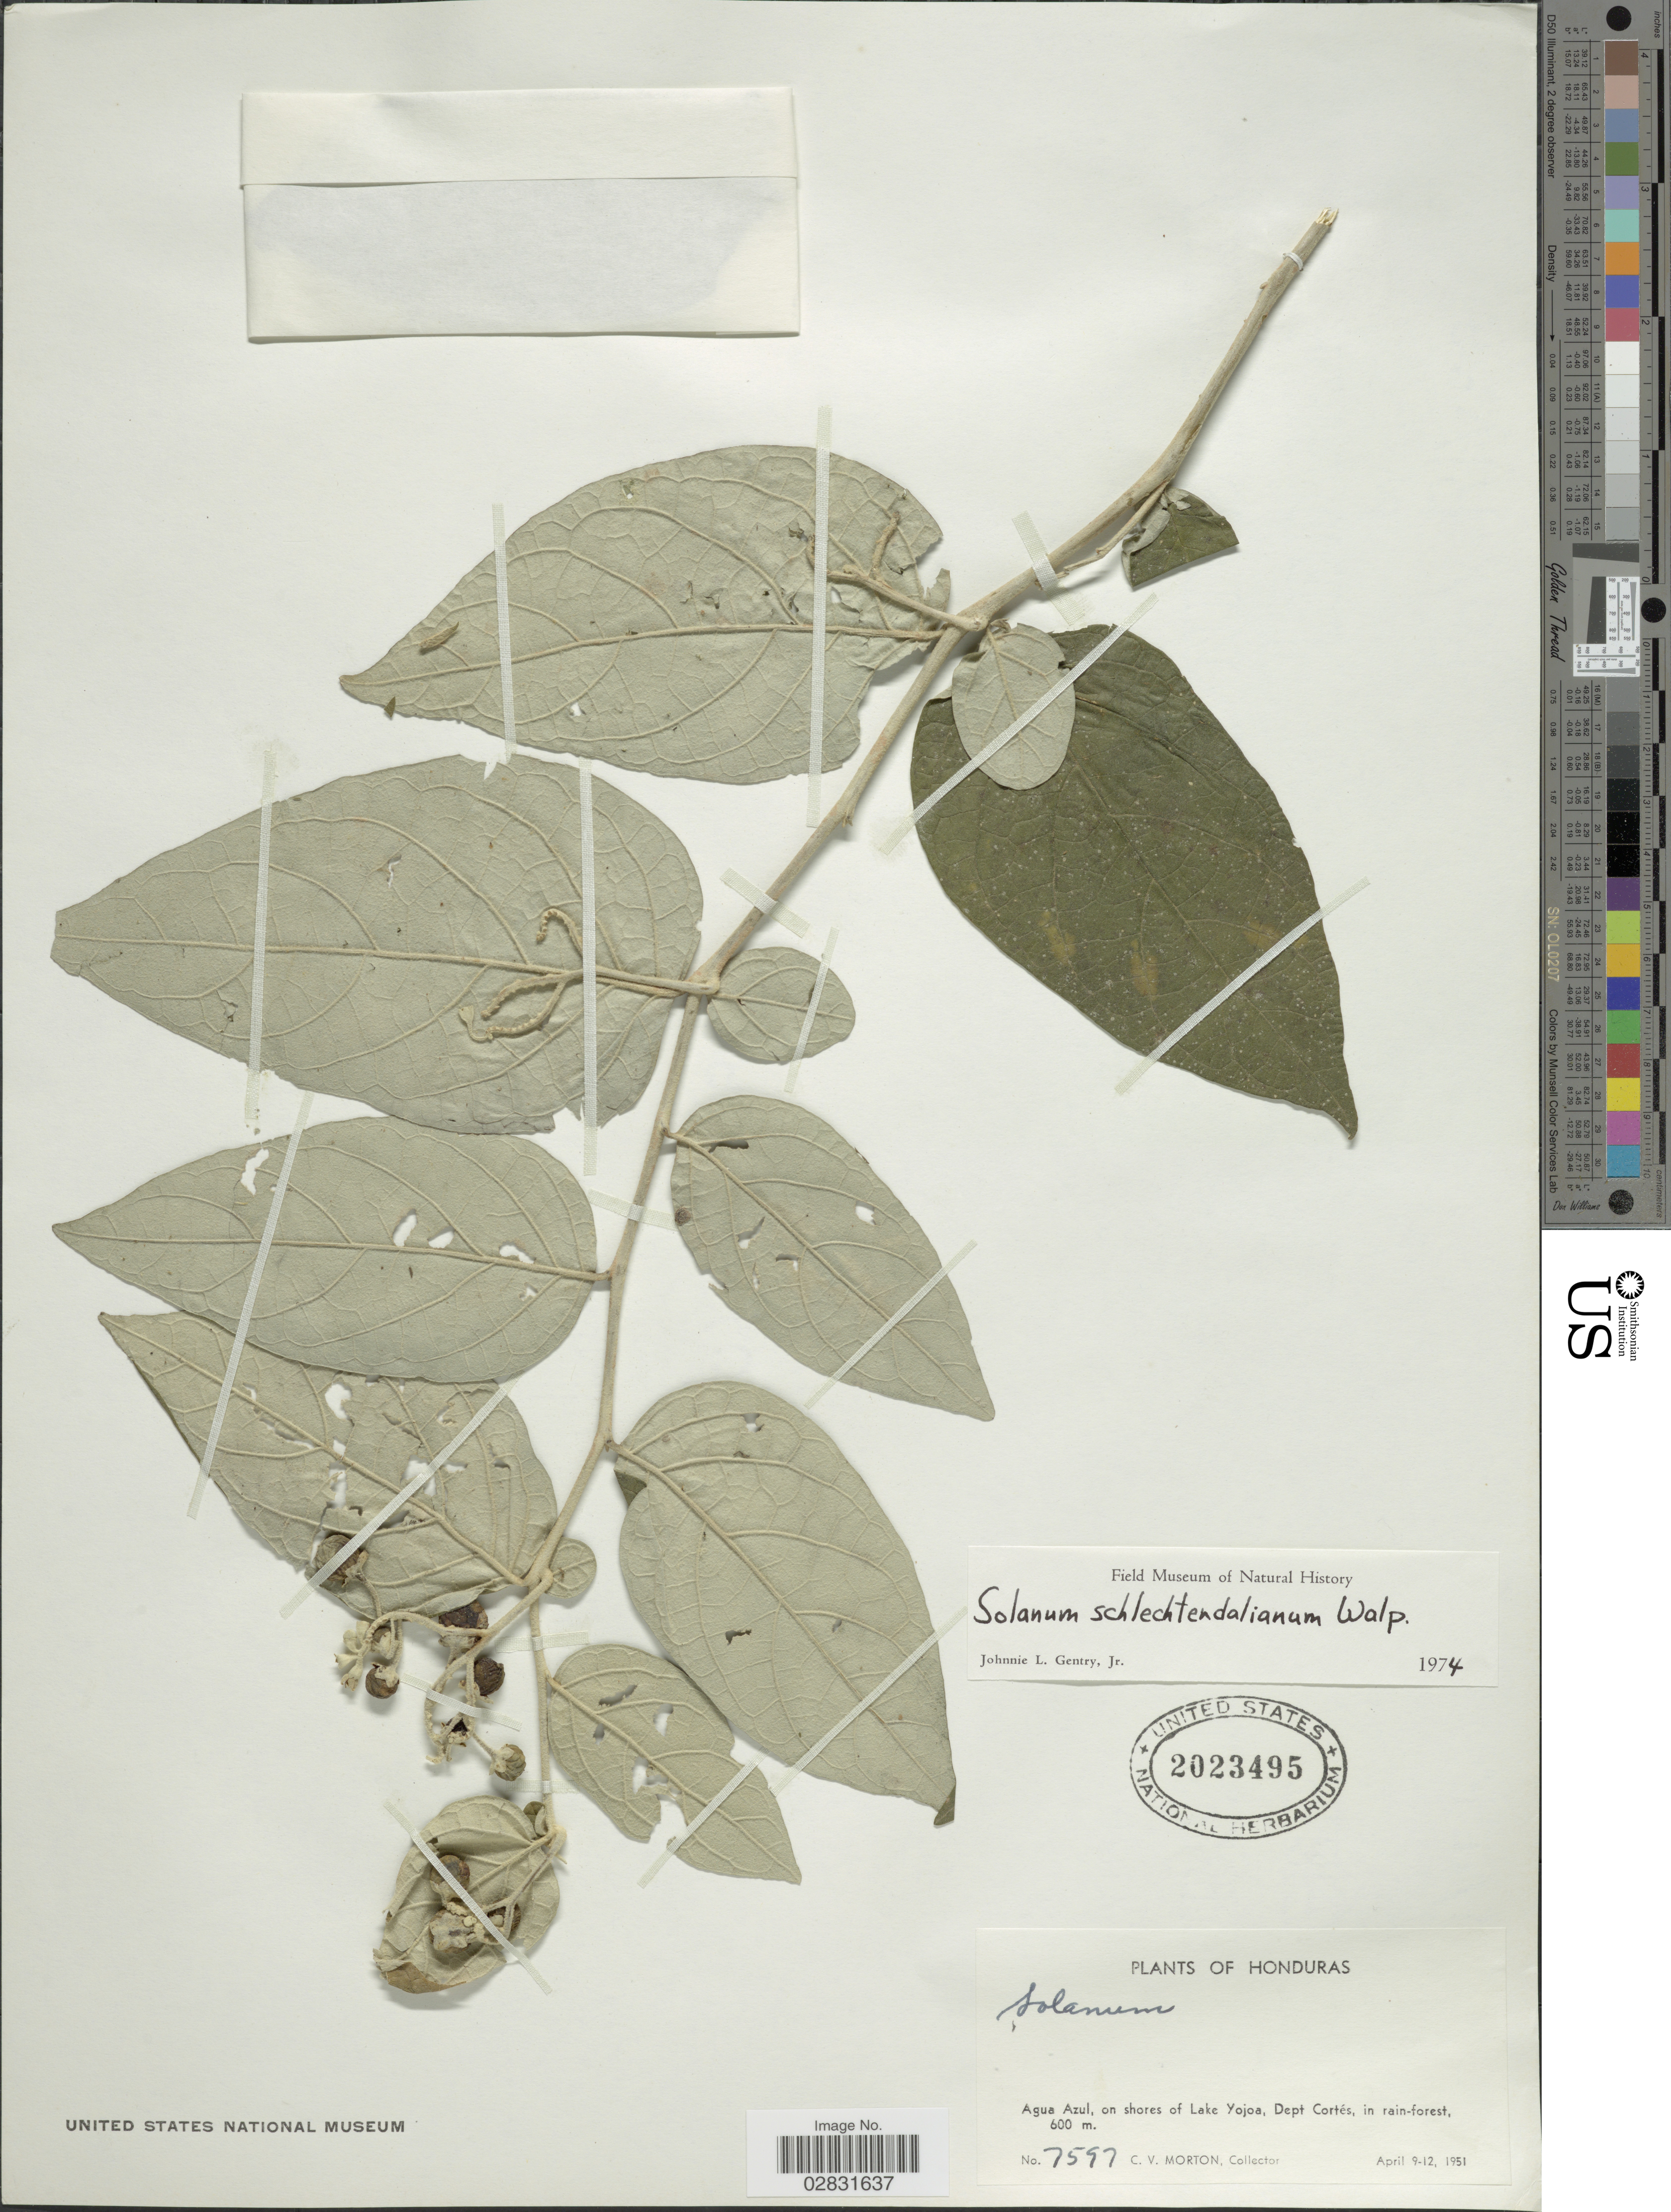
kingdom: Plantae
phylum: Tracheophyta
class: Magnoliopsida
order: Solanales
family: Solanaceae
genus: Solanum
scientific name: Solanum schlechtendalianum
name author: Walp.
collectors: C. V. Morton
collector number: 7597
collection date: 1951-04-09/1951-04-12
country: Honduras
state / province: Cortés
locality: Agua Azul, on shores of Lake Yojoa, Dept Cortés.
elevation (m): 600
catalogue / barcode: US 2023495